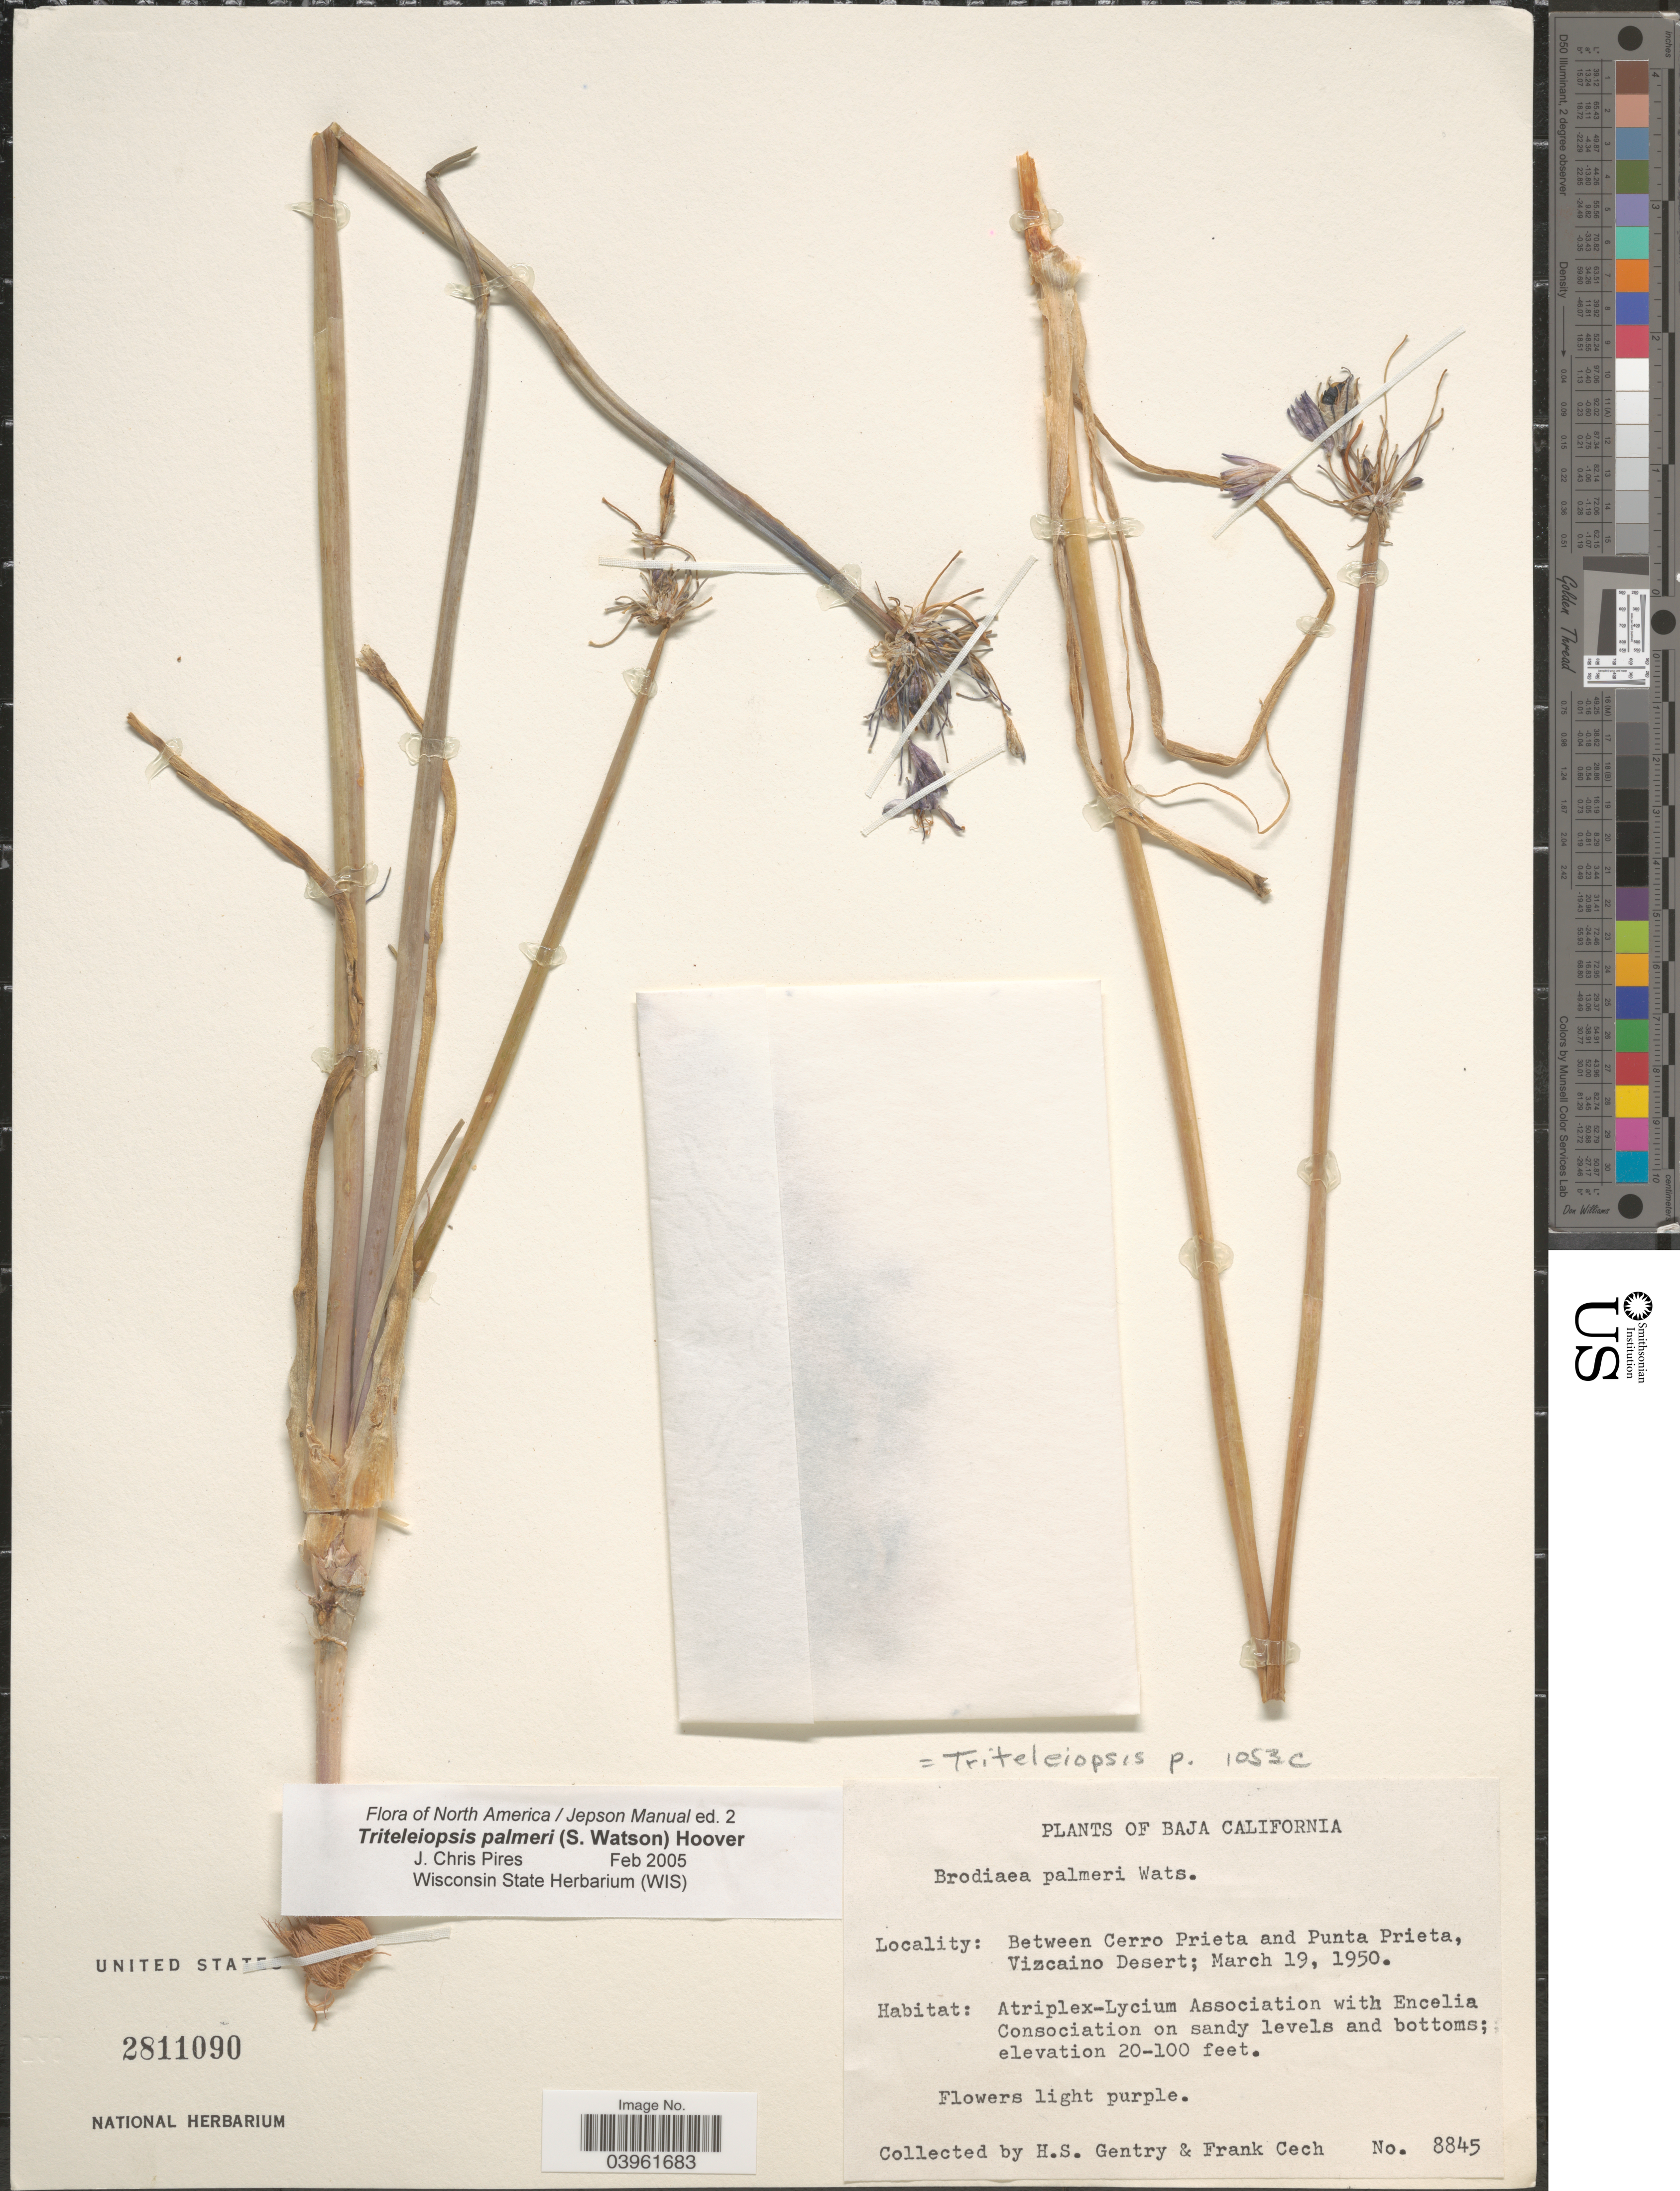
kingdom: Plantae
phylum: Tracheophyta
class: Liliopsida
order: Asparagales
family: Asparagaceae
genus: Triteleiopsis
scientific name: Triteleiopsis palmeri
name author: (S. Watson) Hoover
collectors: H. S. Gentry & F. Cech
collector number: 8845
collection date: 1950-03-19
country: Mexico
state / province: Baja California Norte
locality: Between Cerro Prieta and Punta Prieta, Vizcaino Desert.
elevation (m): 6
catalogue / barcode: US 2811090